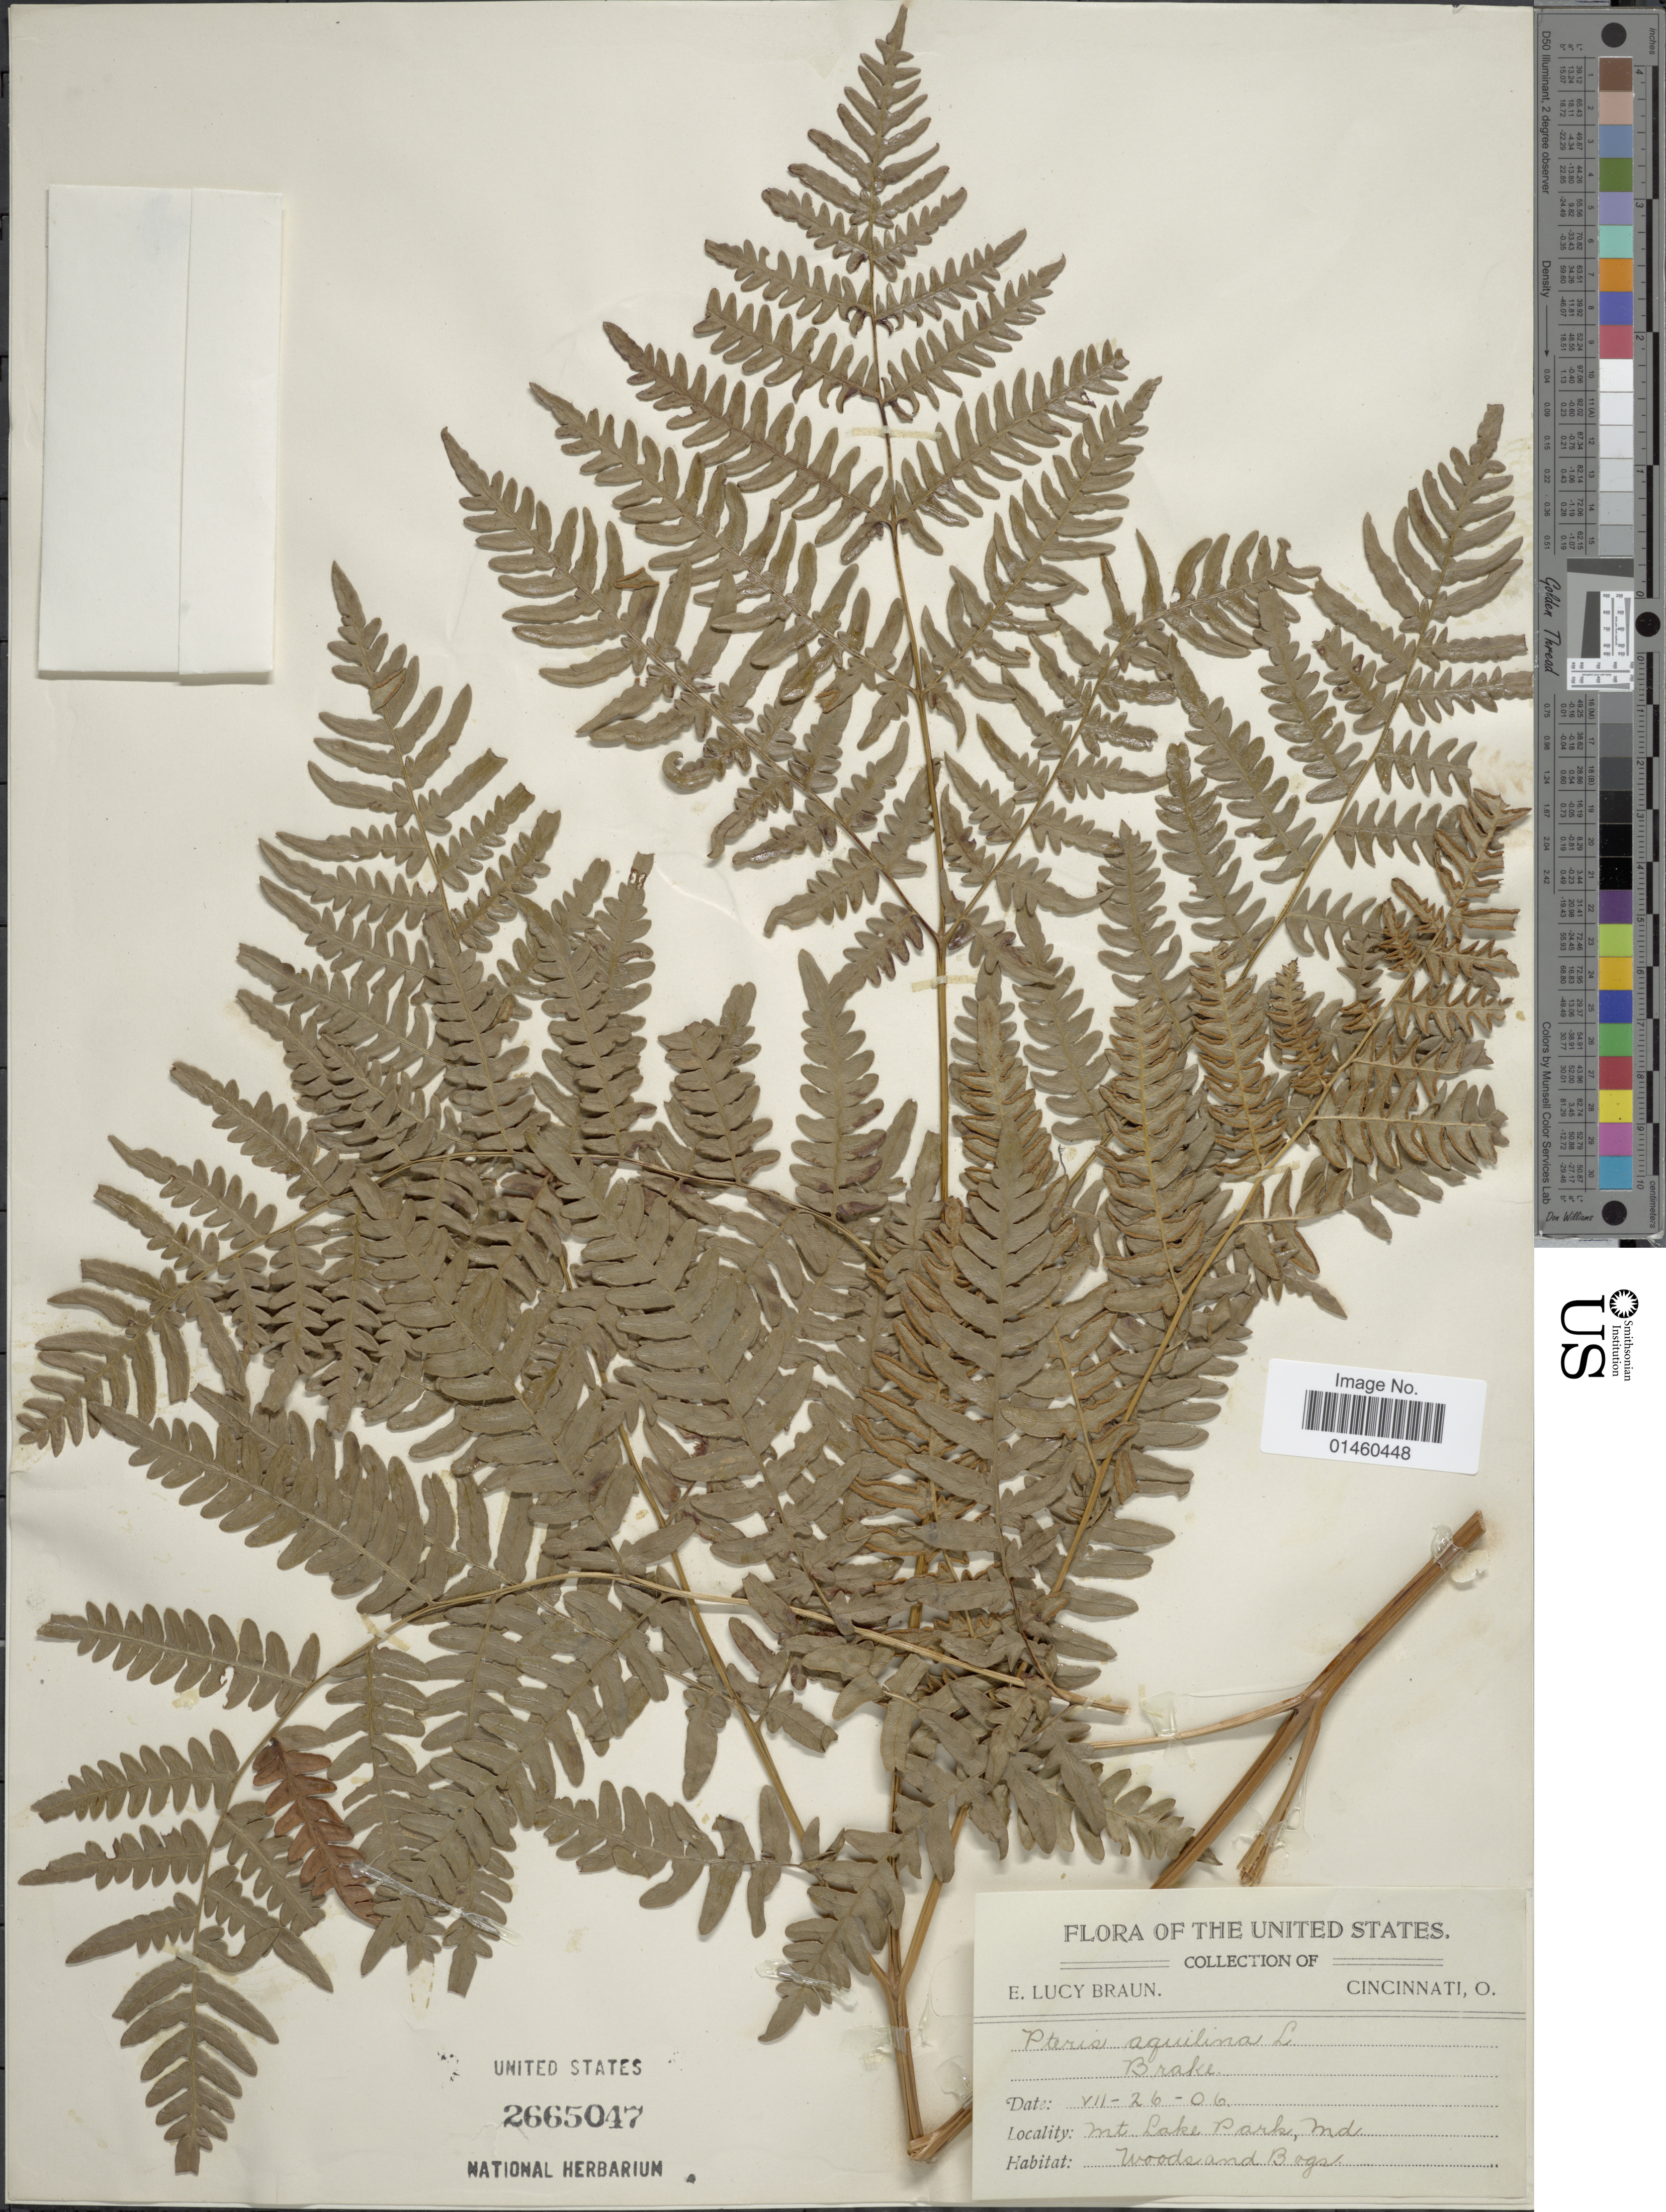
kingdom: Plantae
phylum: Tracheophyta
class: Polypodiopsida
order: Polypodiales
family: Dennstaedtiaceae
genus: Pteridium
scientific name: Pteridium aquilinum var. pseudocaudatum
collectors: E. L. Braun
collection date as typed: Transcribed d/m/y: 26/7/6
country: United States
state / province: Maryland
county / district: Garrett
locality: Mt. Lake Park, Md.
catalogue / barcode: US 2665047